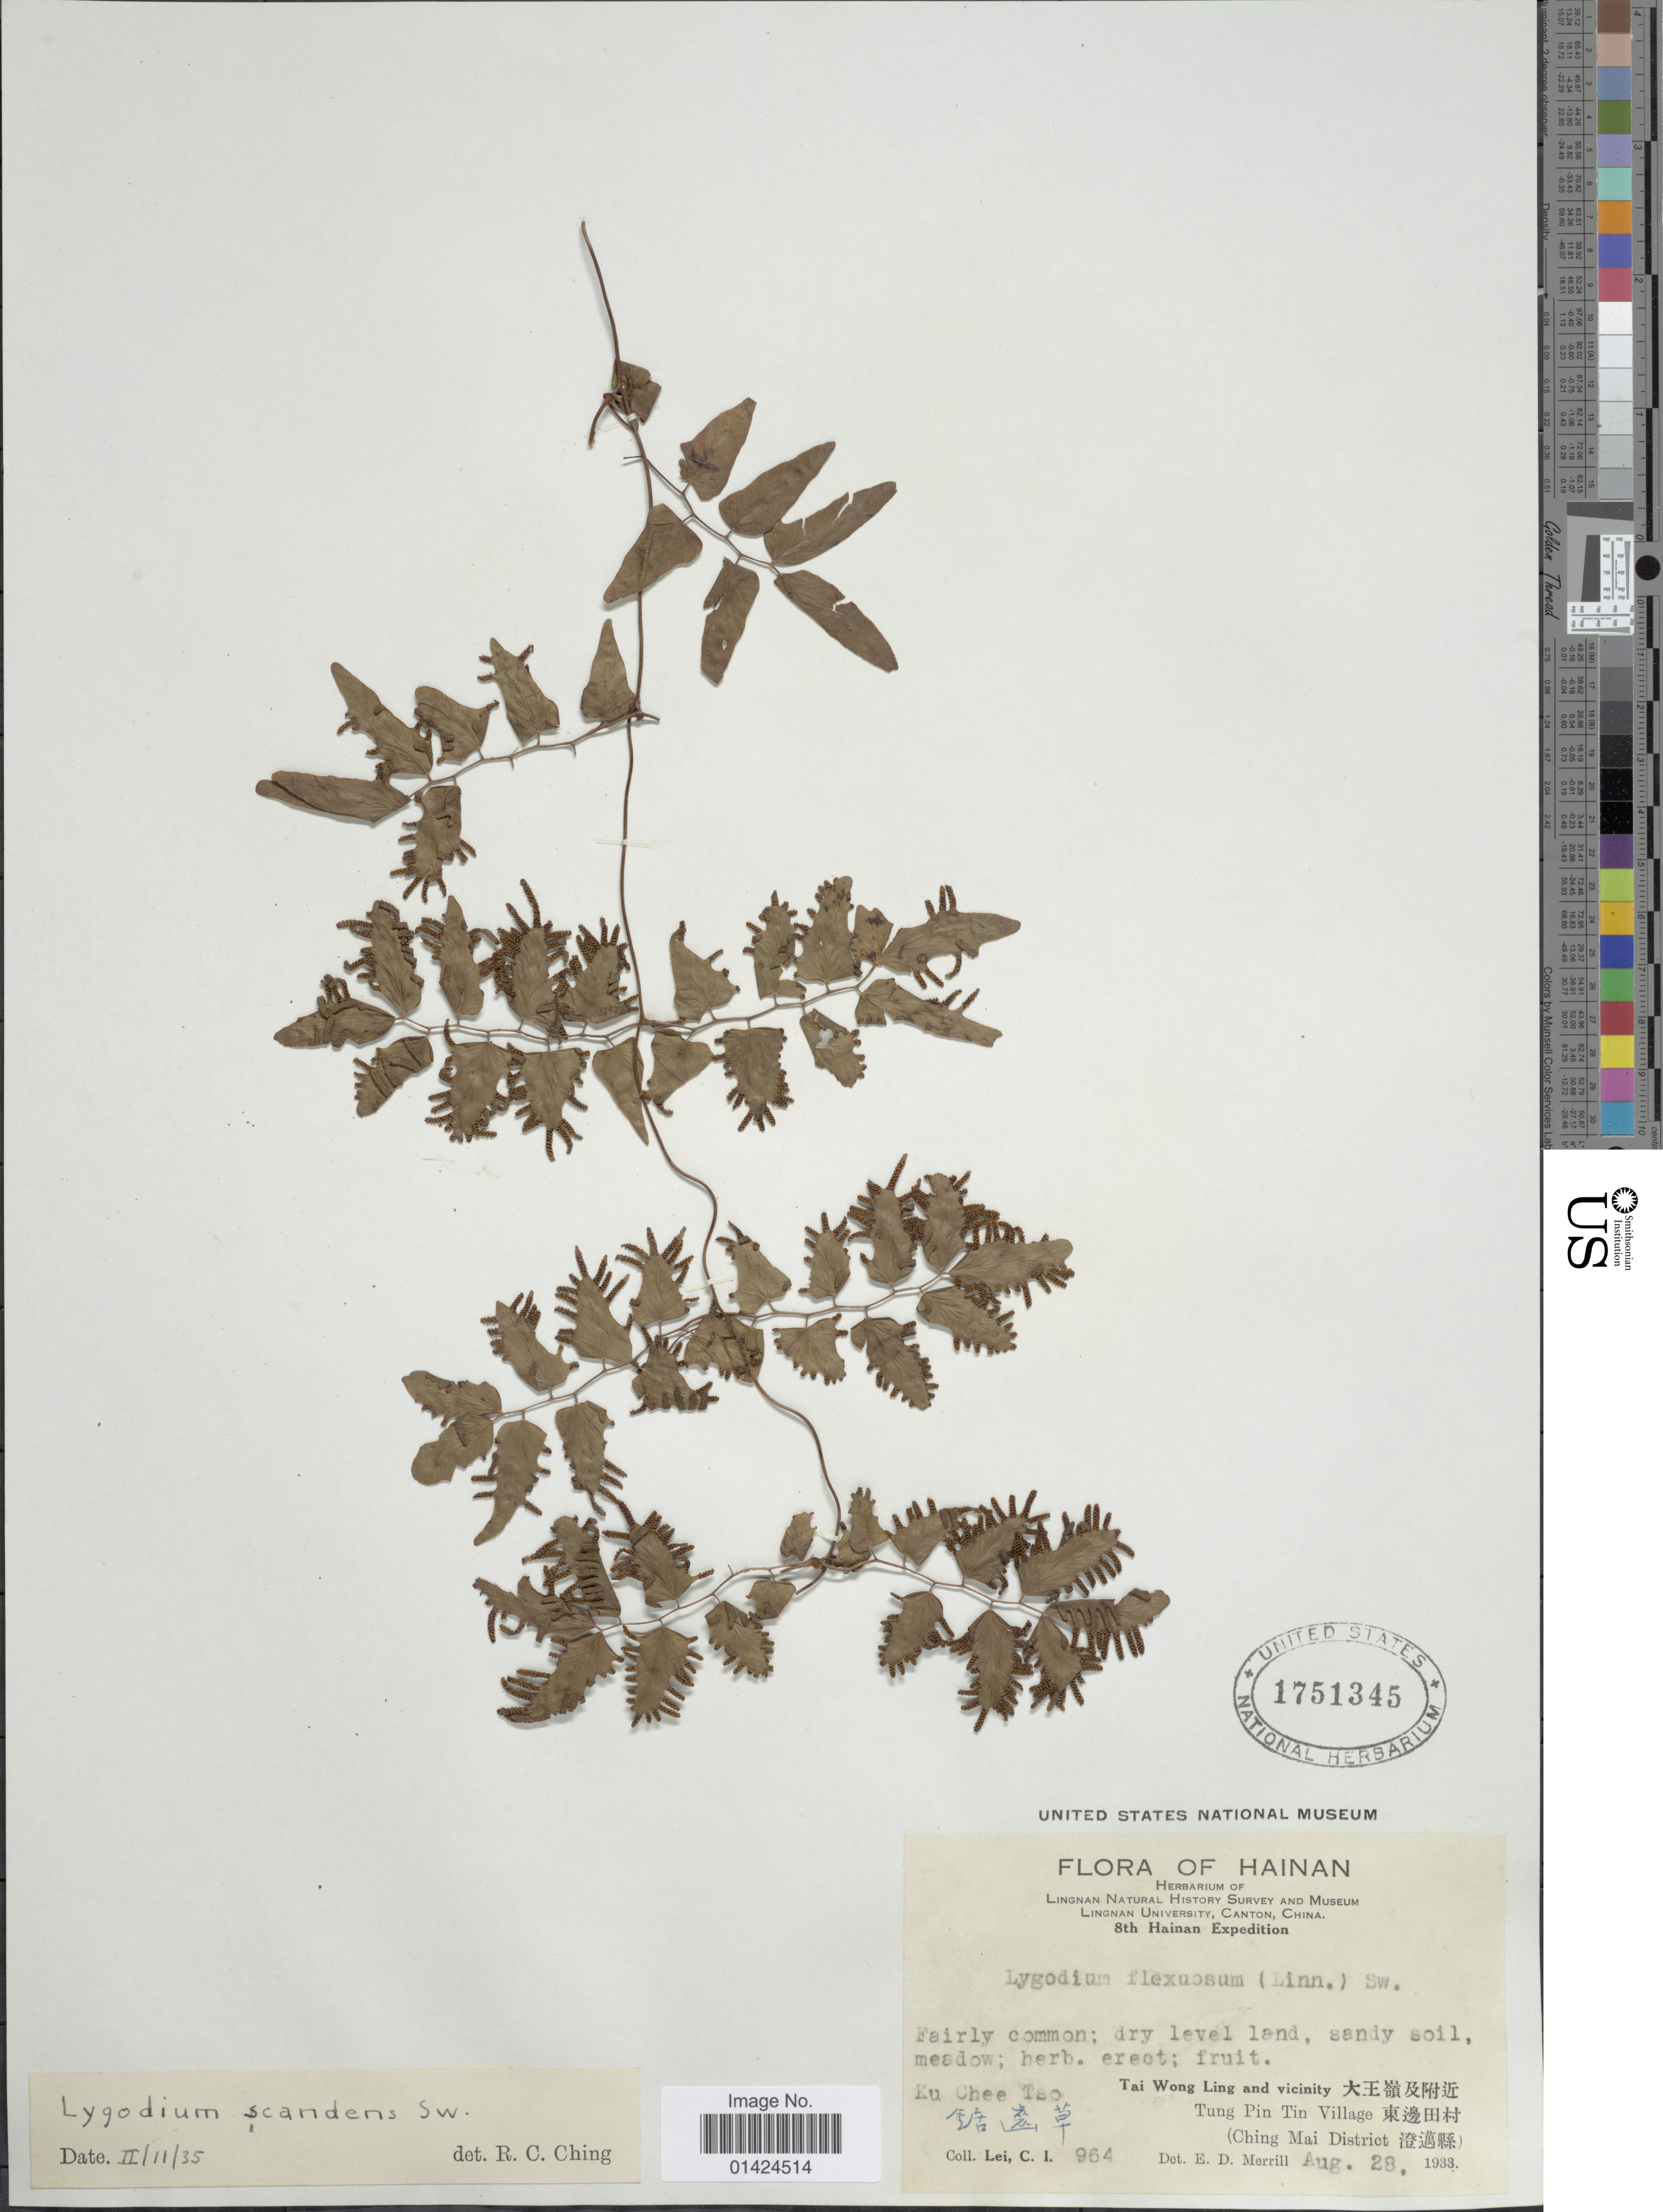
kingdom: Plantae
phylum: Tracheophyta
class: Polypodiopsida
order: Schizaeales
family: Lygodiaceae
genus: Lygodium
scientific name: Lygodium microphyllum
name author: (Cav.) R. Br.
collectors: C. I. Lei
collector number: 964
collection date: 1933-08-28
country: China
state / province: Hainan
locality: Lu Chee Tso. Tai Wong Ling and vicinity. Tung Pin Tin Village (Ching Mai District).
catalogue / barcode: US 1751345